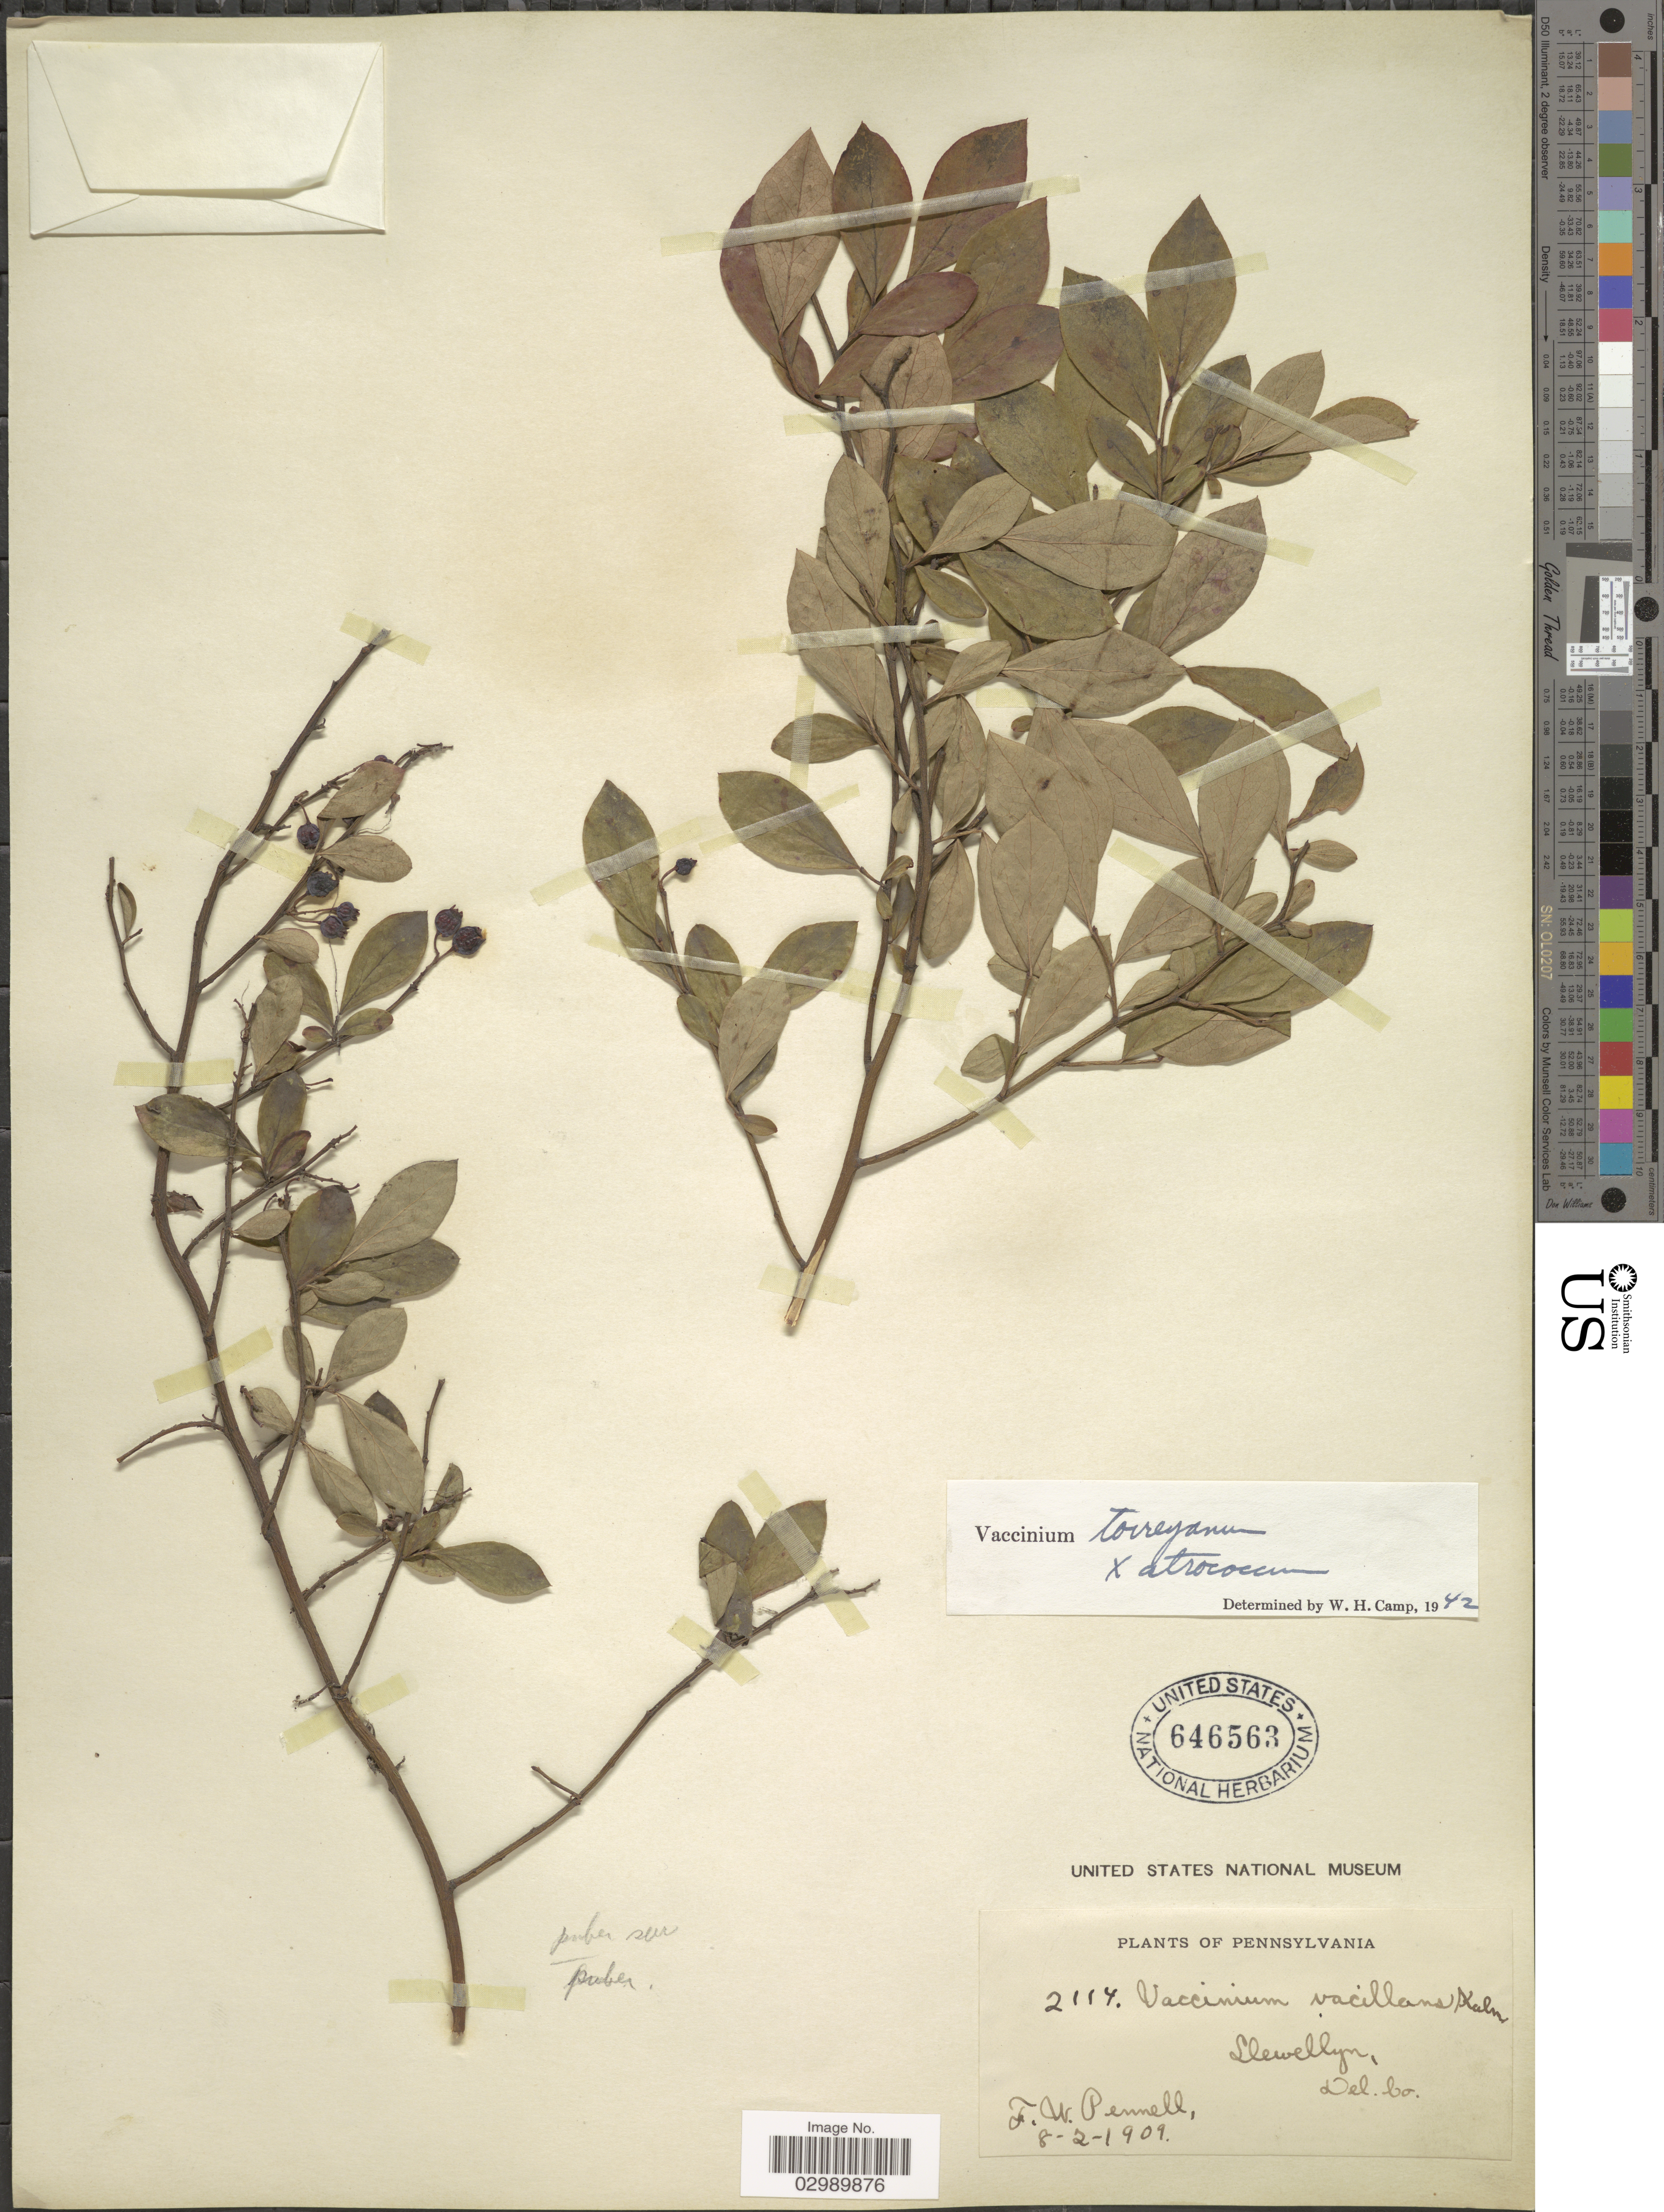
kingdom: Plantae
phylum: Tracheophyta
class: Magnoliopsida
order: Ericales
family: Ericaceae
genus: Vaccinium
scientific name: Vaccinium torreyanum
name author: Camp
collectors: F. W. Pennell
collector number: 2114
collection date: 1909-08-02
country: United States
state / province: Pennsylvania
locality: Llewellyn, Del Co.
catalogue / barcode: US 646563